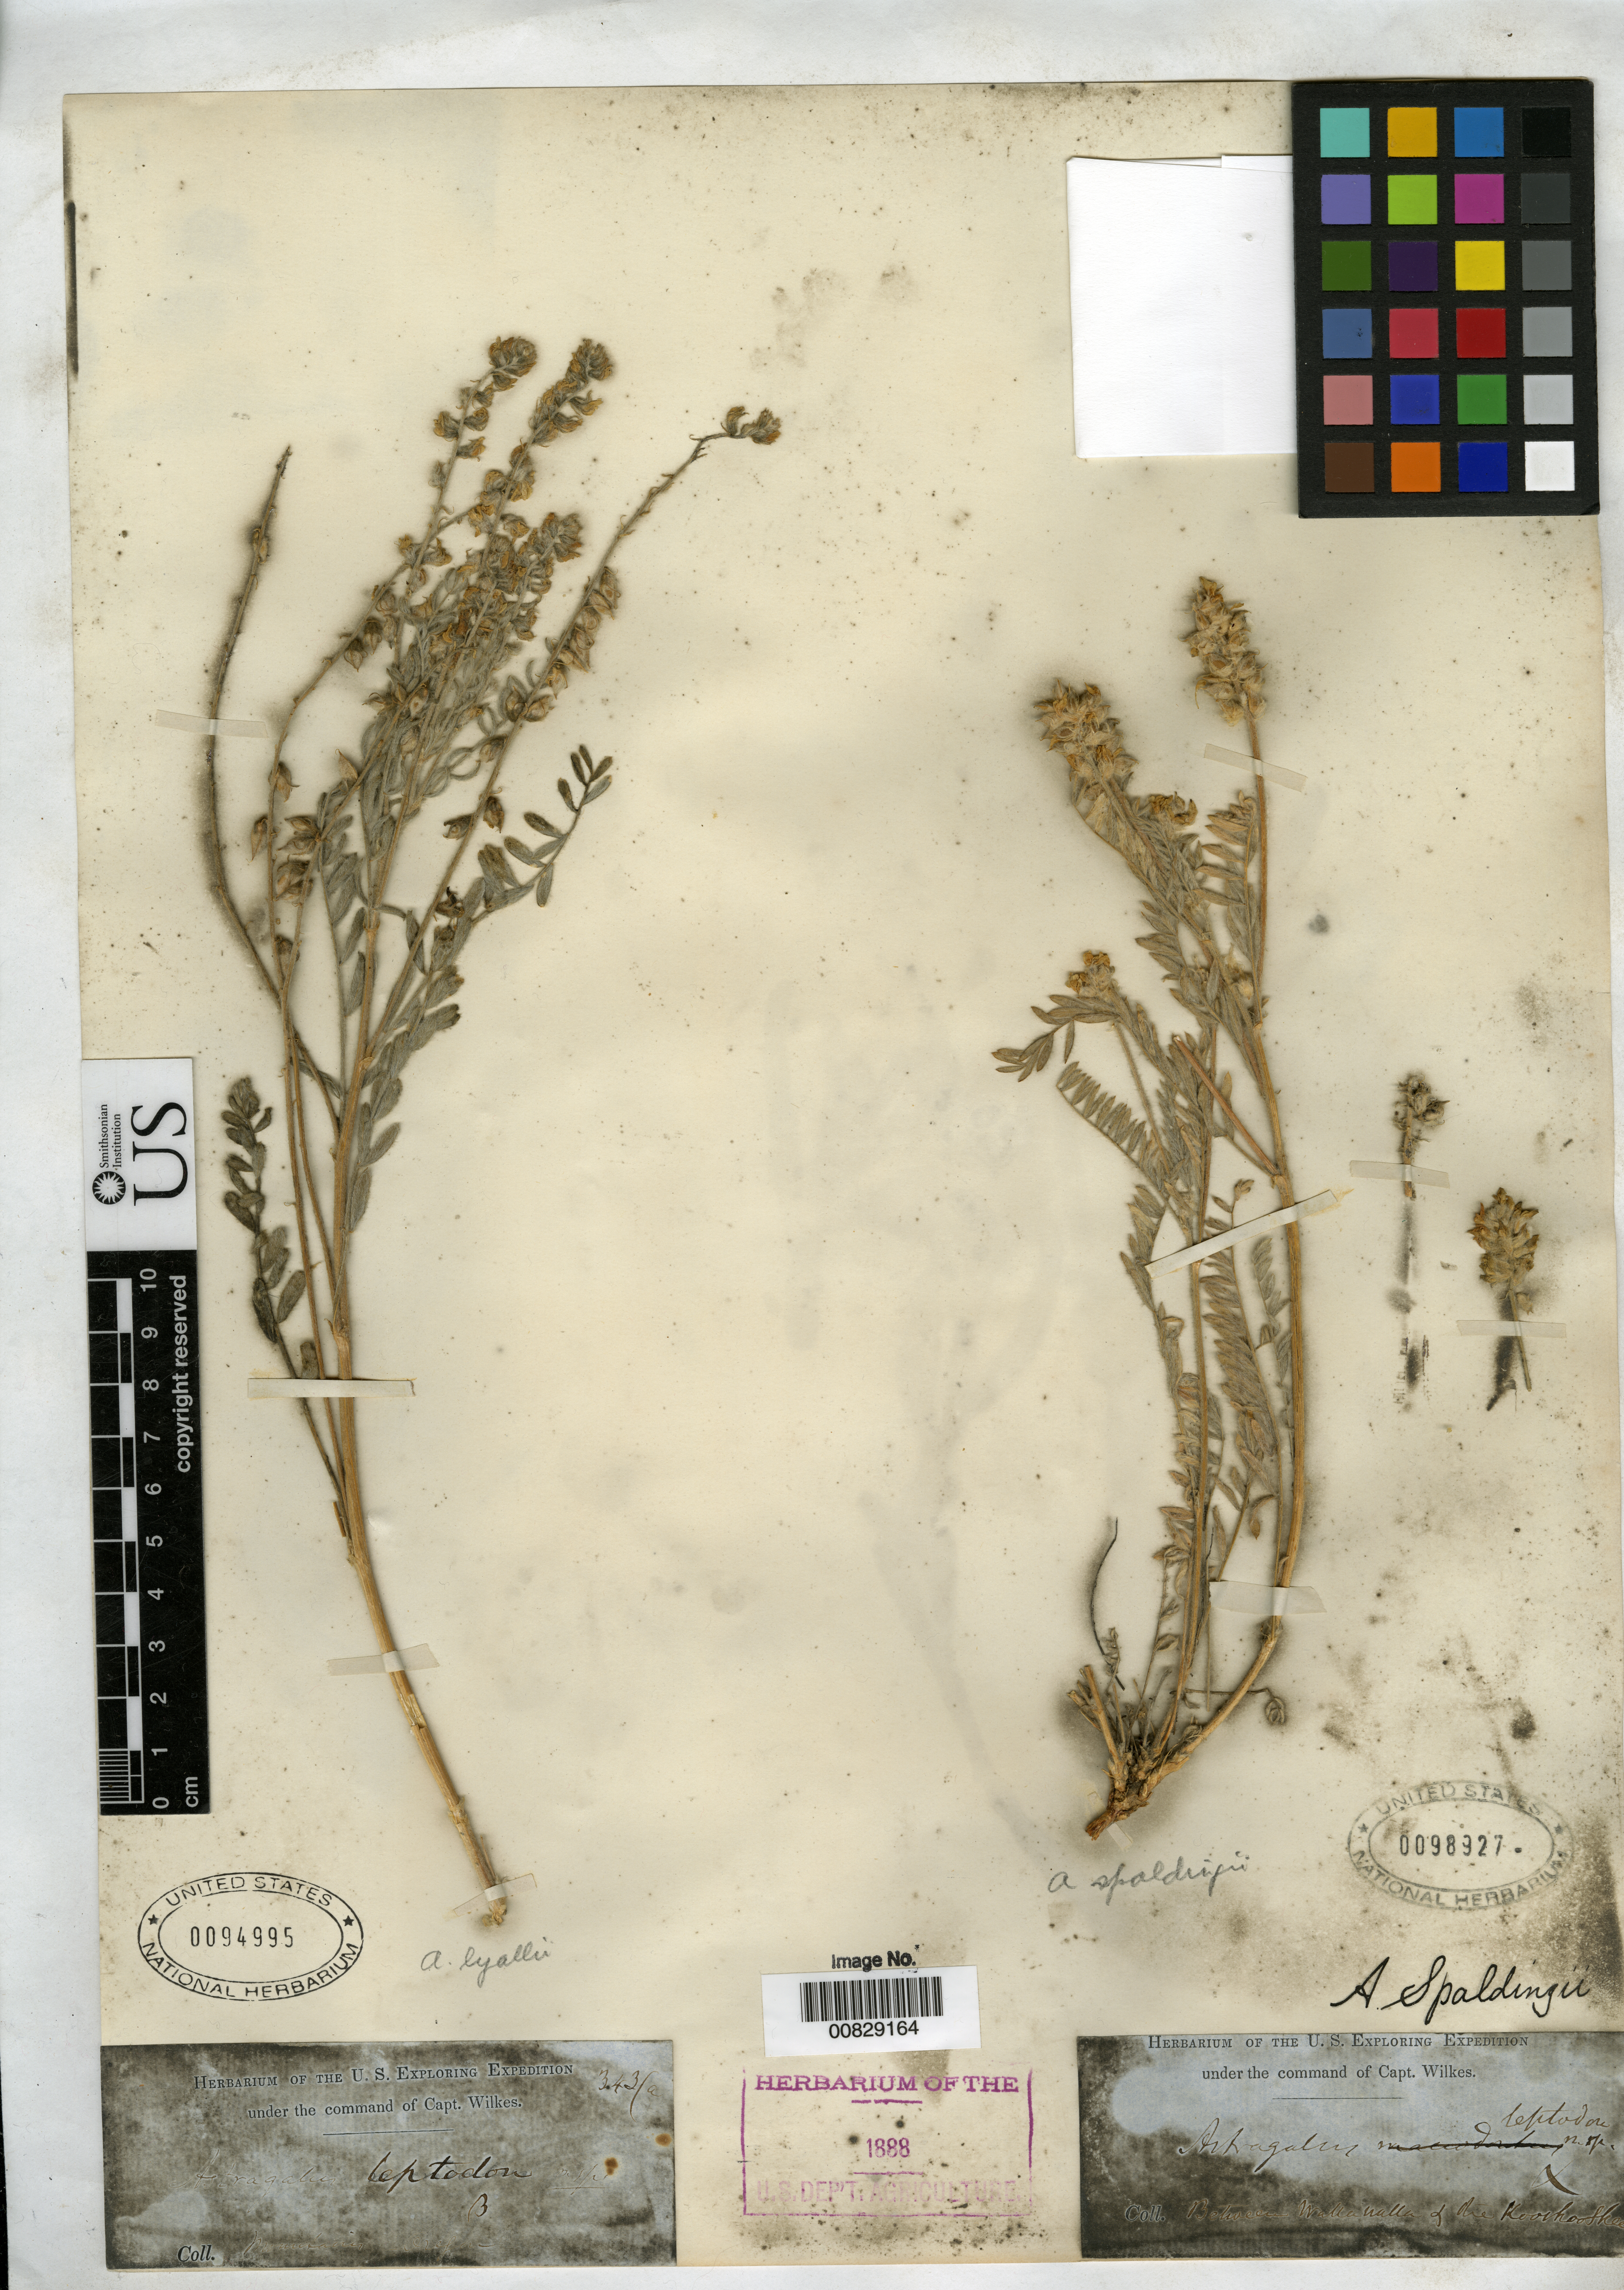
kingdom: Plantae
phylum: Tracheophyta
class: Magnoliopsida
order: Fabales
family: Fabaceae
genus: Astragalus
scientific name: Astragalus chaetodon Torr. ex A. Gray, nom. illeg.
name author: Torr. ex A. Gray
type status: Possible Type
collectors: Wilkes Explor. Exped.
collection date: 1838/1842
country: United States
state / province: Washington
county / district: Walla Walla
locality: Between Walla Walla & the Kooskooskee [river].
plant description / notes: Specimen mounted on left side of sheet (USNH 94995) is a different collection, apparently representing a different taxon (Astragalus lyallii) and is not type material.; Protologue, "Plains on the Kooskooskie River, interior of Washington Territory, Rev. Mr. Spalding, Dr. Pickering"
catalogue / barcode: US 98927-2